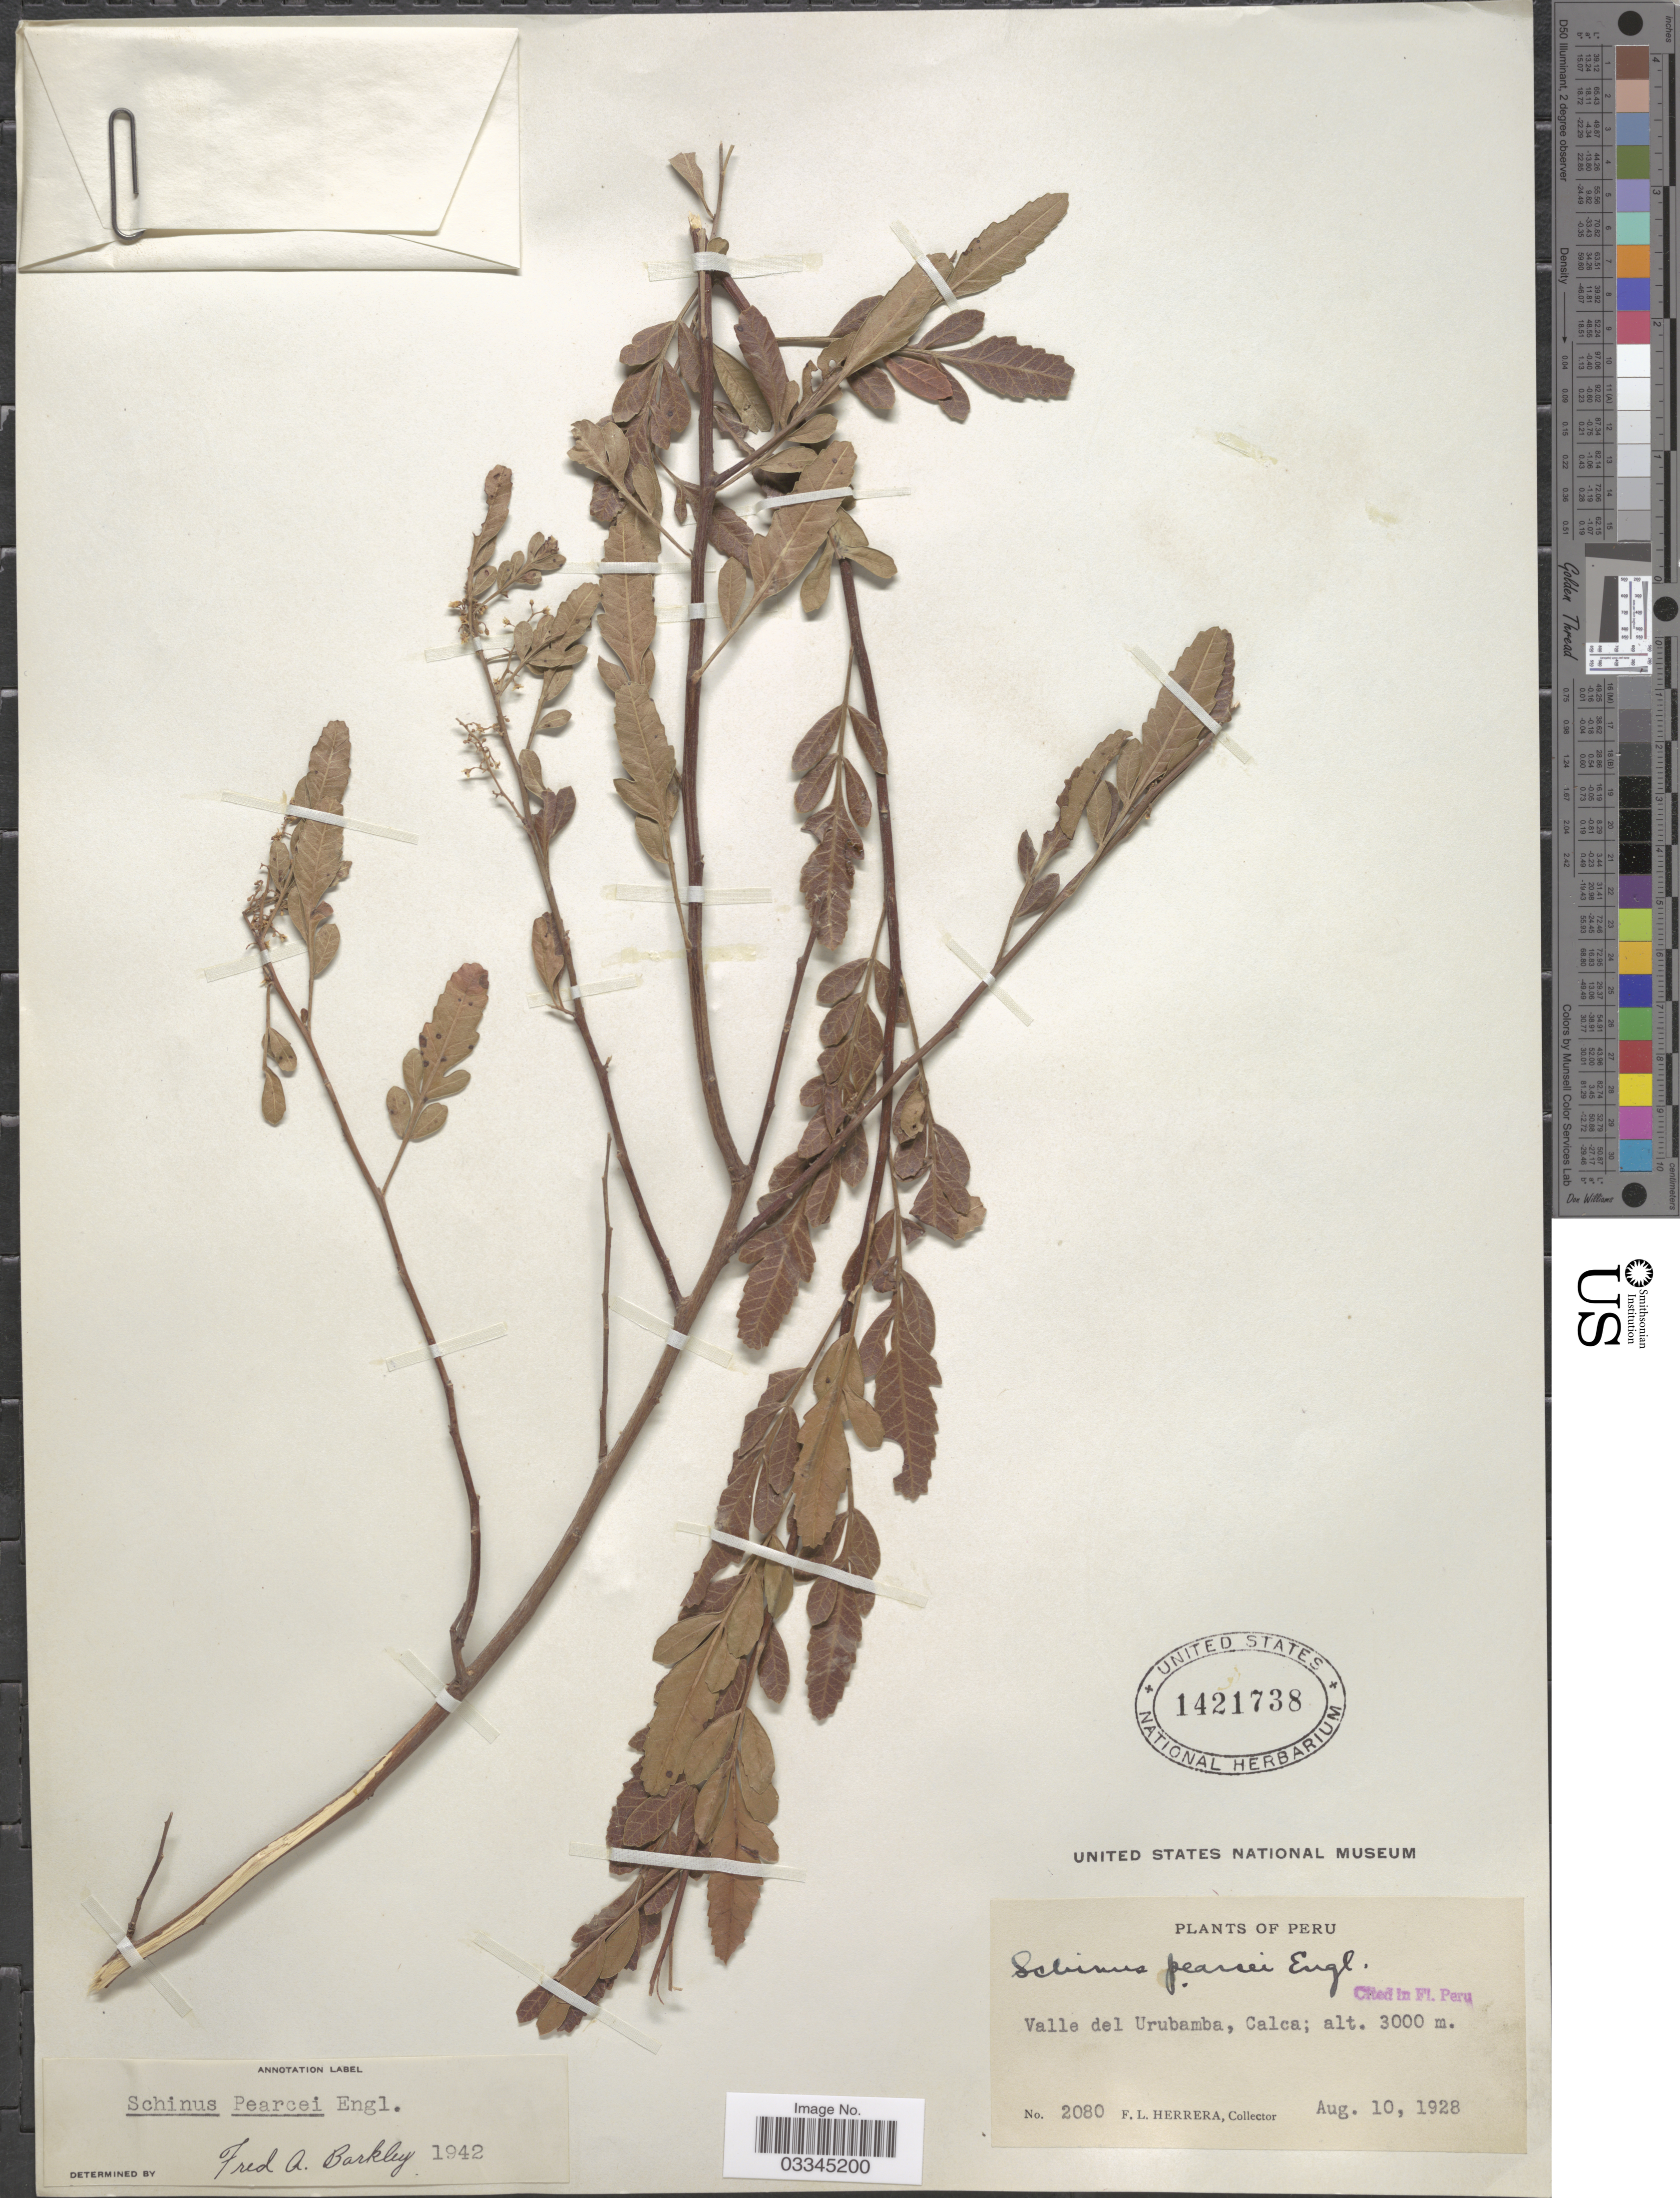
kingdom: Plantae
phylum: Tracheophyta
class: Magnoliopsida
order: Sapindales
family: Anacardiaceae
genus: Schinus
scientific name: Schinus pearcei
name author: Engl.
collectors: F. L. Herrera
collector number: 2080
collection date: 1928-08-10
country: Peru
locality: Valle del Urubamba, Calca.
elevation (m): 3000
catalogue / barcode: US 1421738